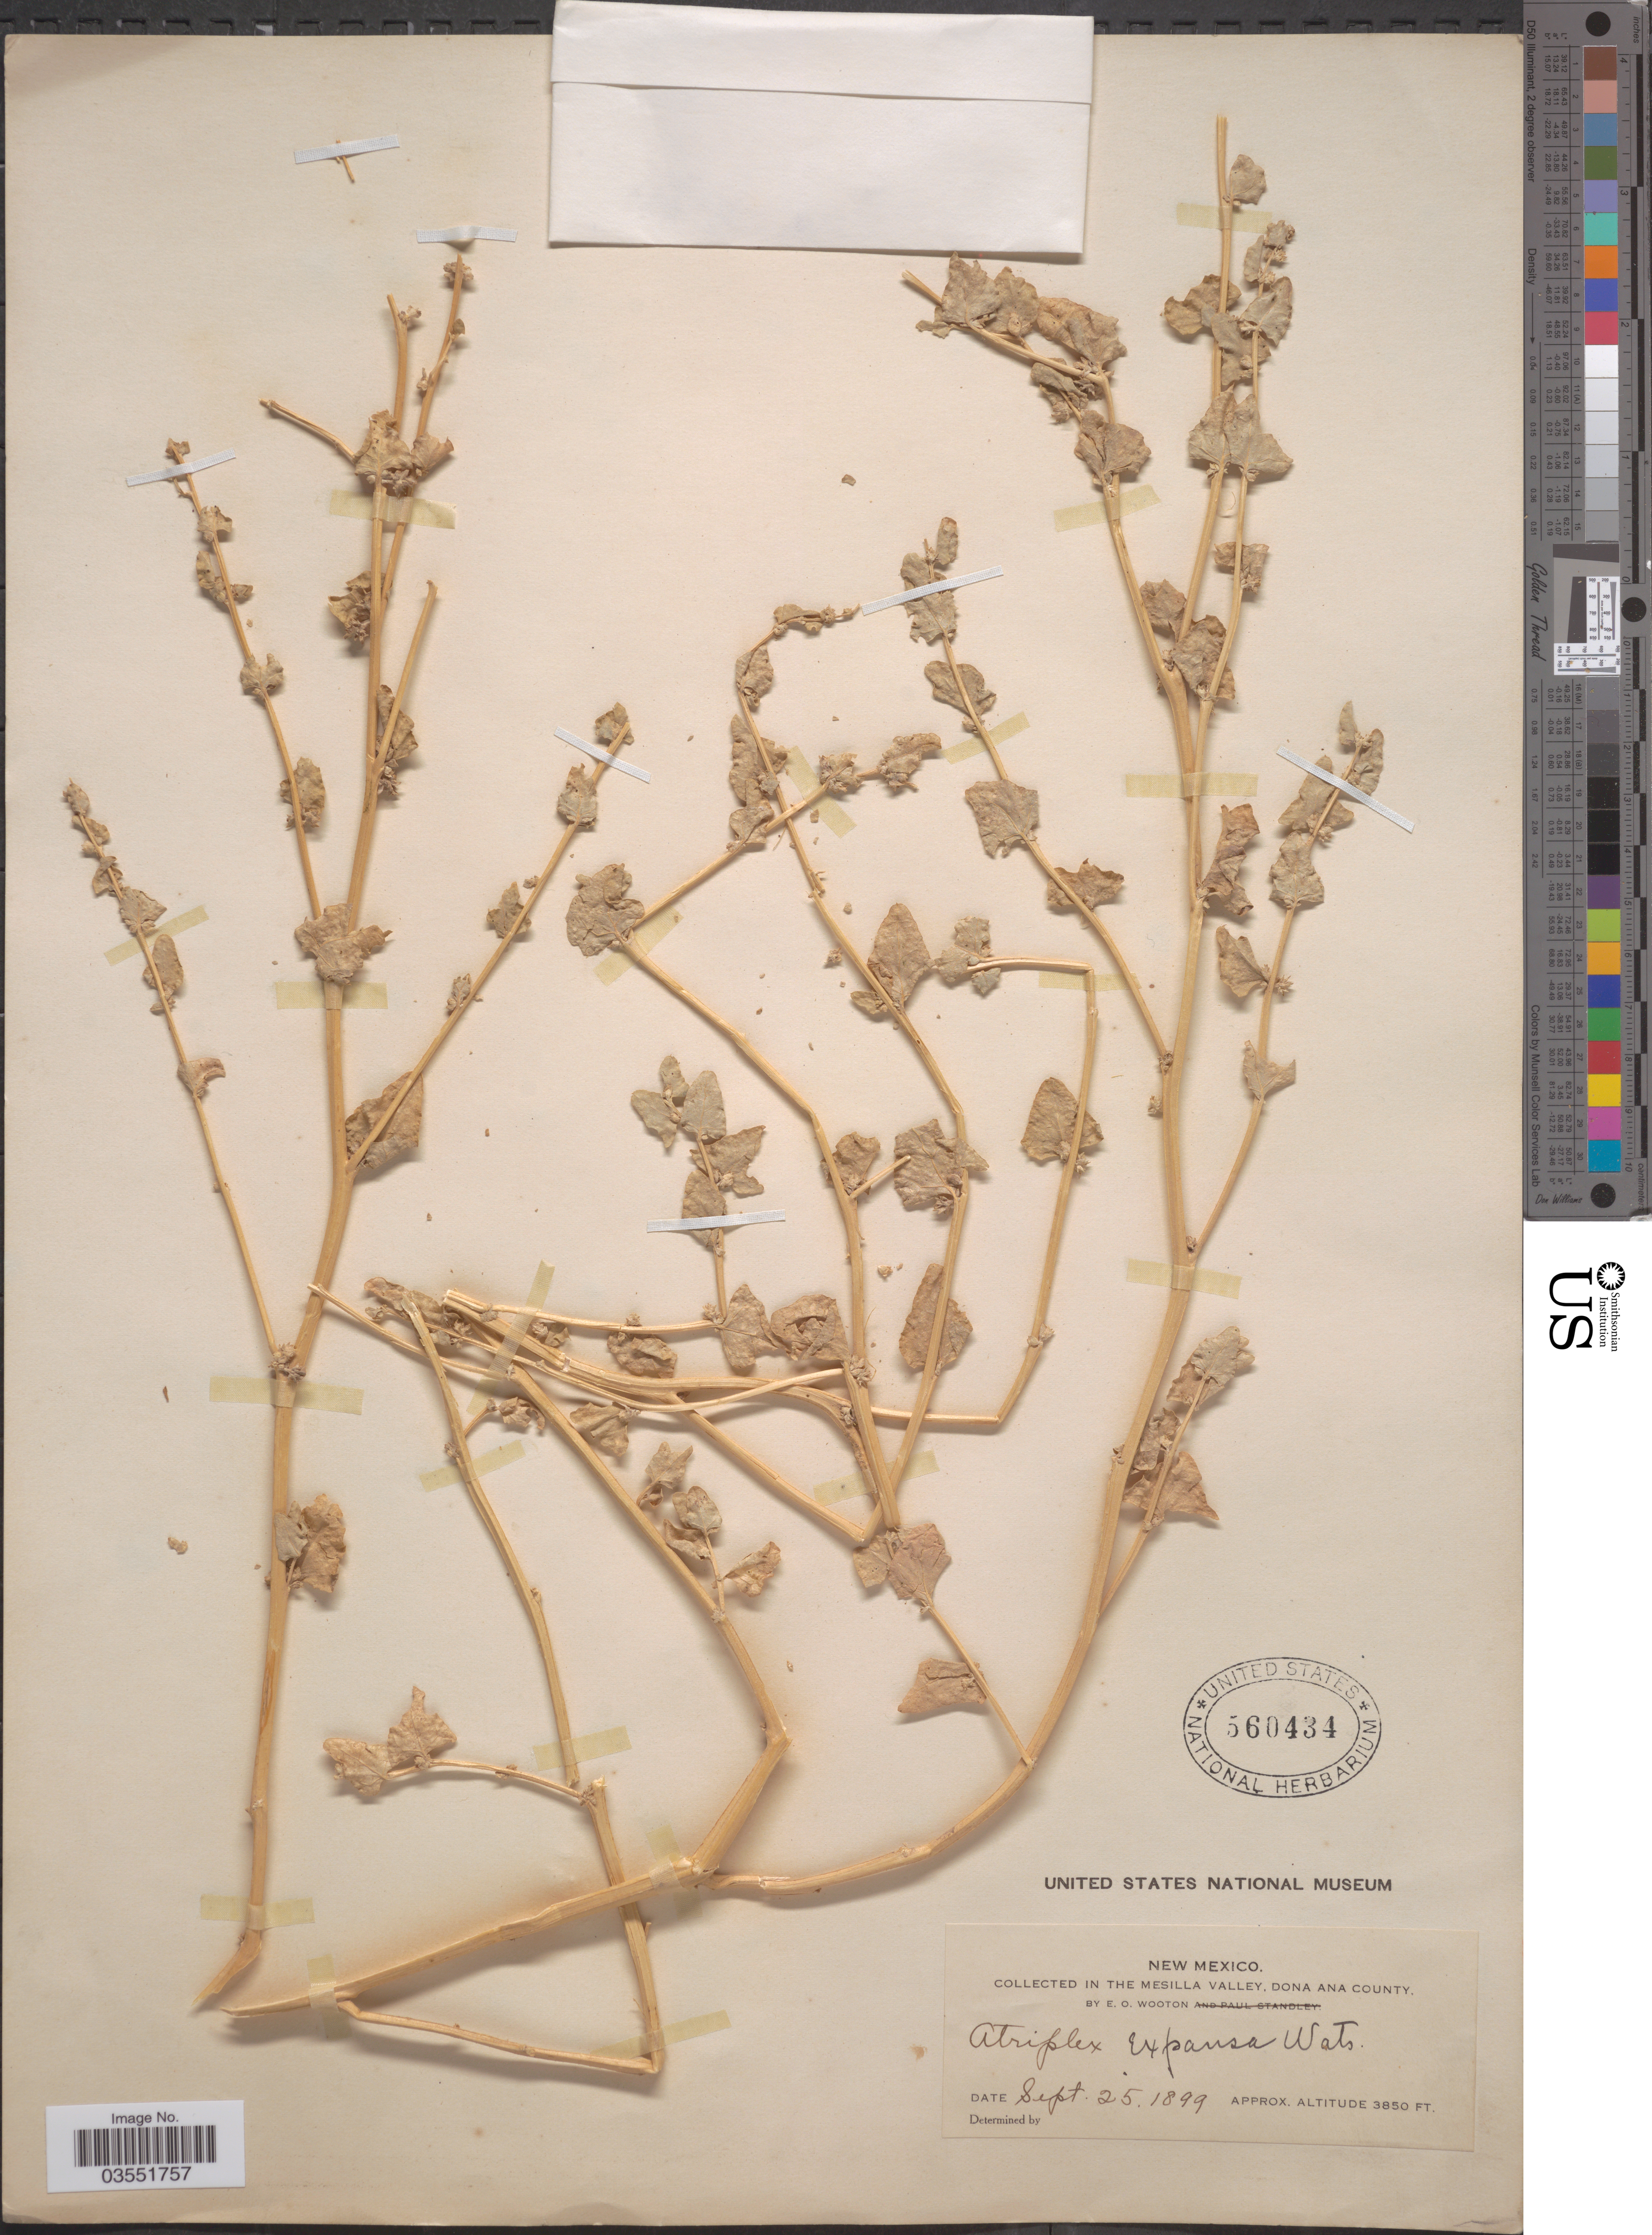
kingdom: Plantae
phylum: Tracheophyta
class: Magnoliopsida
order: Caryophyllales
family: Amaranthaceae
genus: Atriplex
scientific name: Atriplex expansa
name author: S. Watson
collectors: E. O. Wooton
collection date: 1899-09-25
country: United States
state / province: New Mexico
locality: In the Mesilla Valley, Dona Ana County.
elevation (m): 1173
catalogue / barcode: US 560434